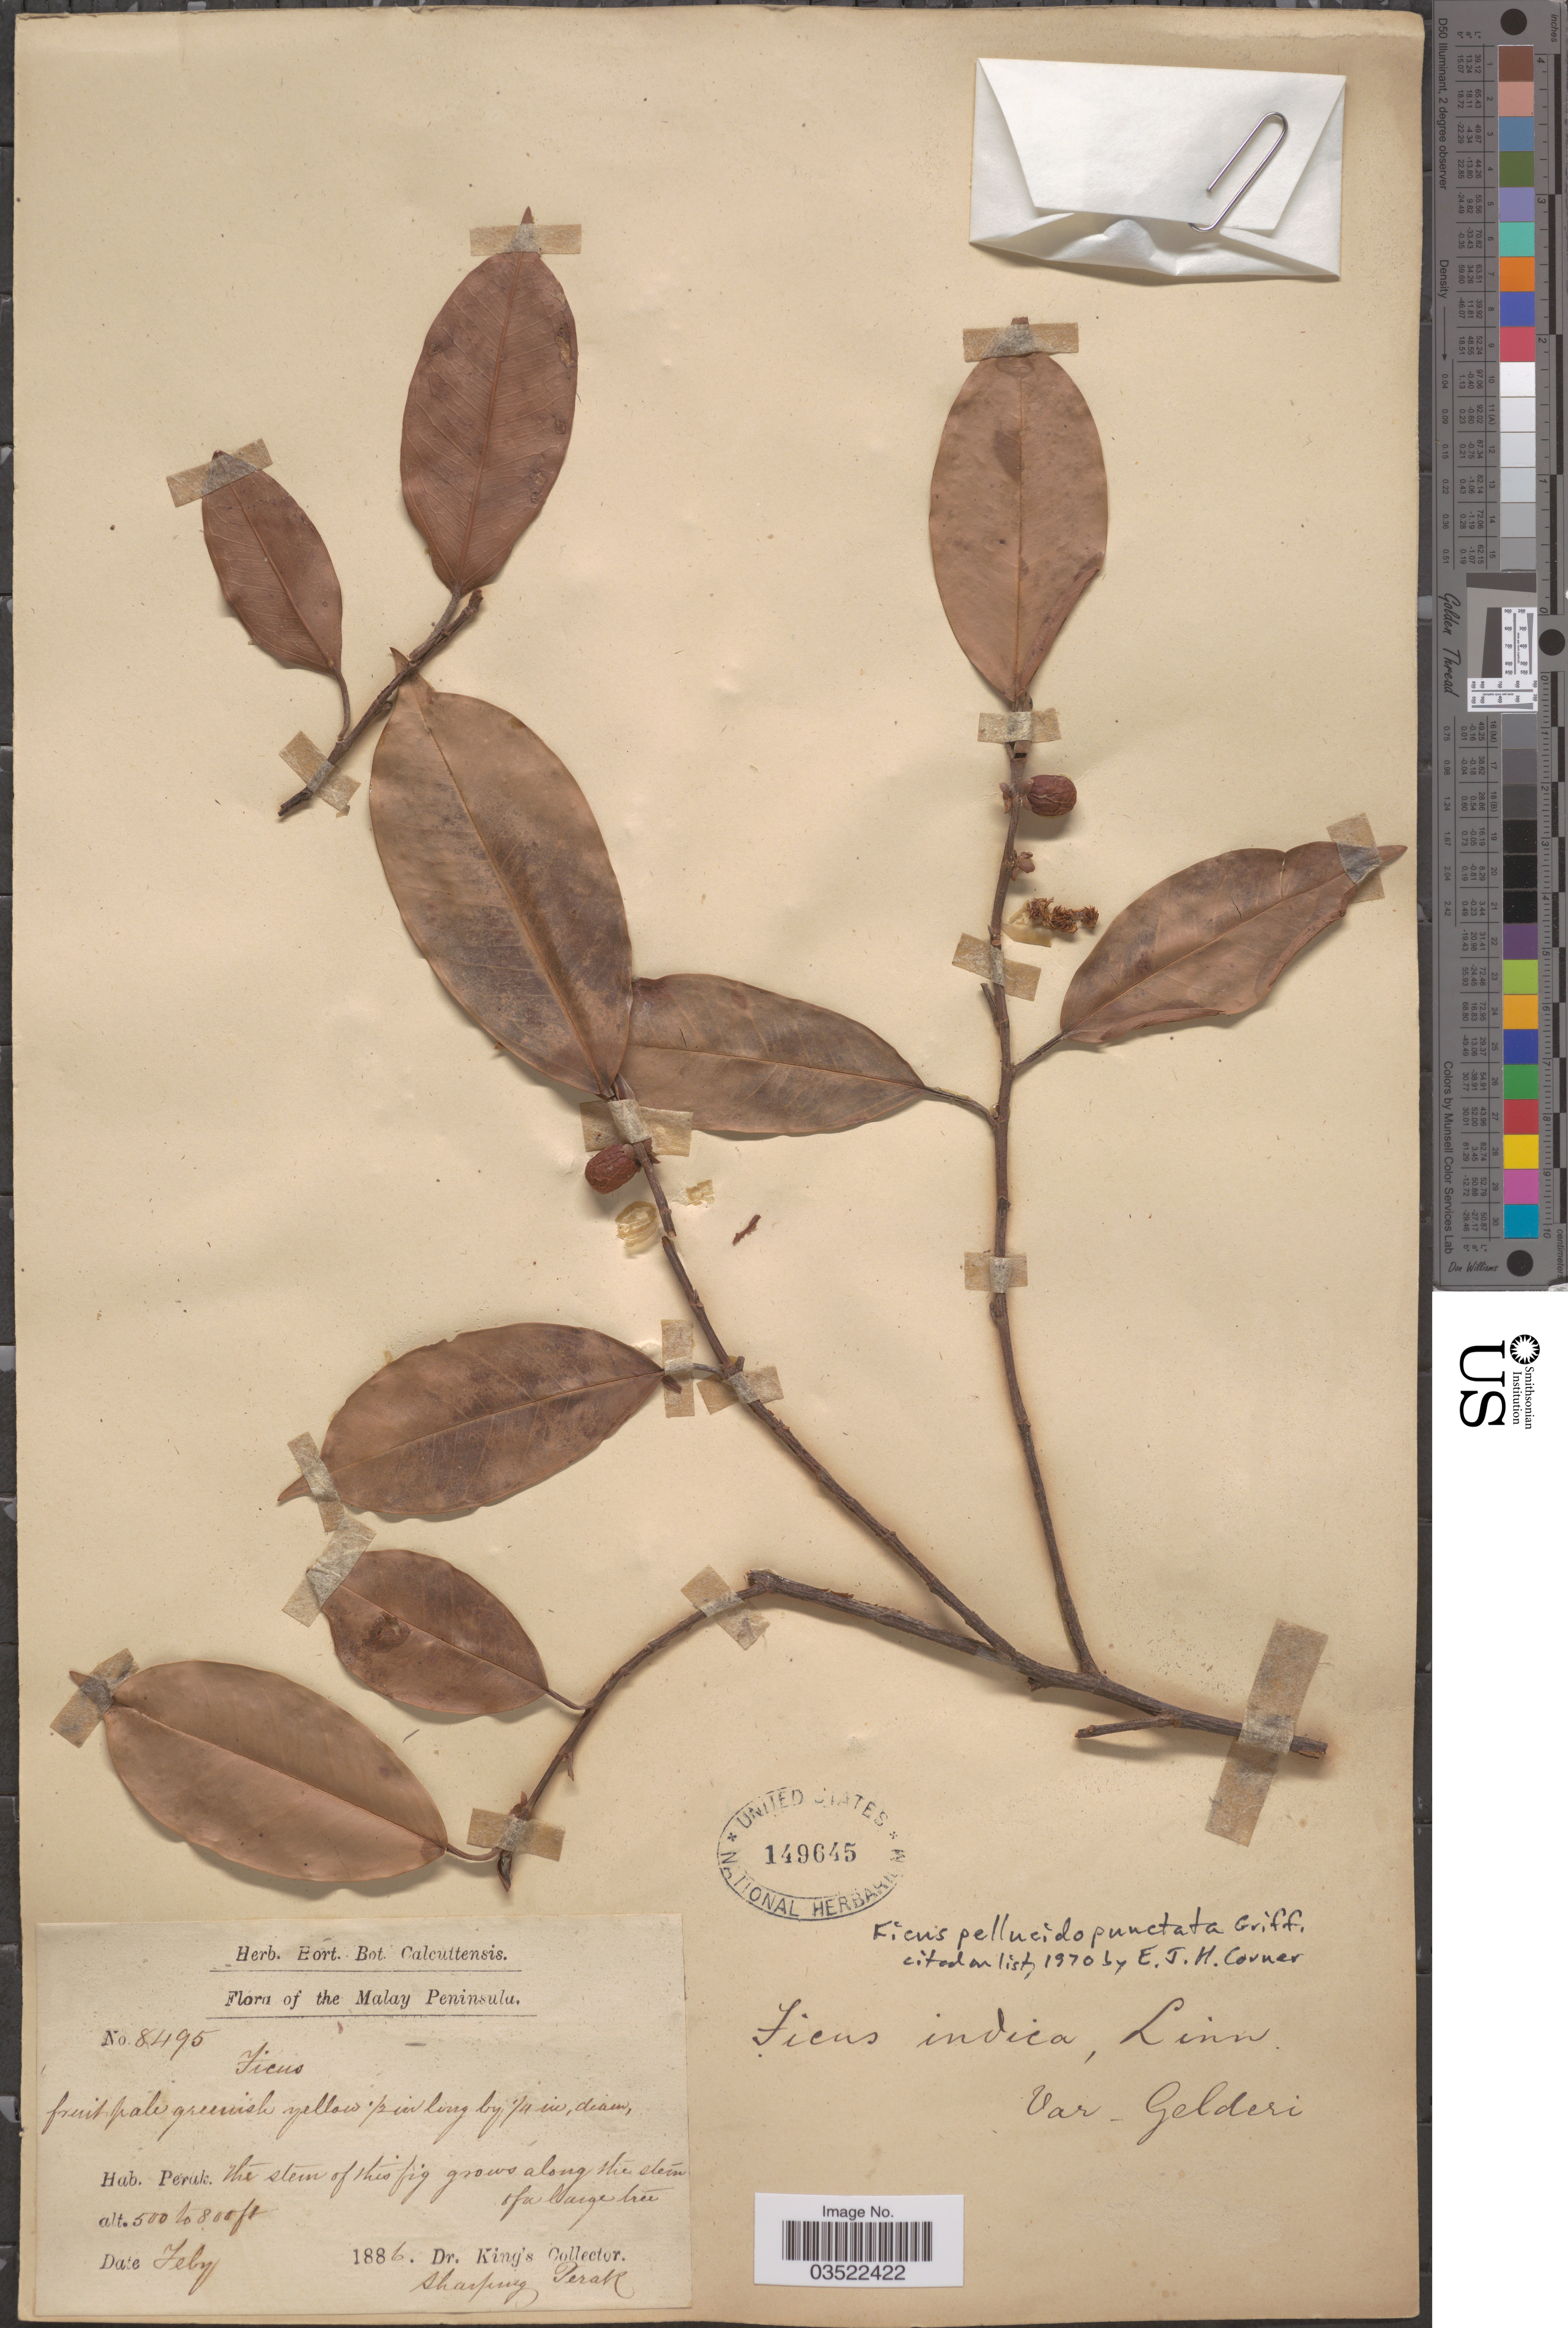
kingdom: Plantae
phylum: Tracheophyta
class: Magnoliopsida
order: Rosales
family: Moraceae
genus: Ficus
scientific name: Ficus pellucido-punctata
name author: Griff.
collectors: Dr. King's collector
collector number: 8495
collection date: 1886-02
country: Malaysia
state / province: Perak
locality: The Malay Peninsula.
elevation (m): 152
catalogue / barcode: US 149645